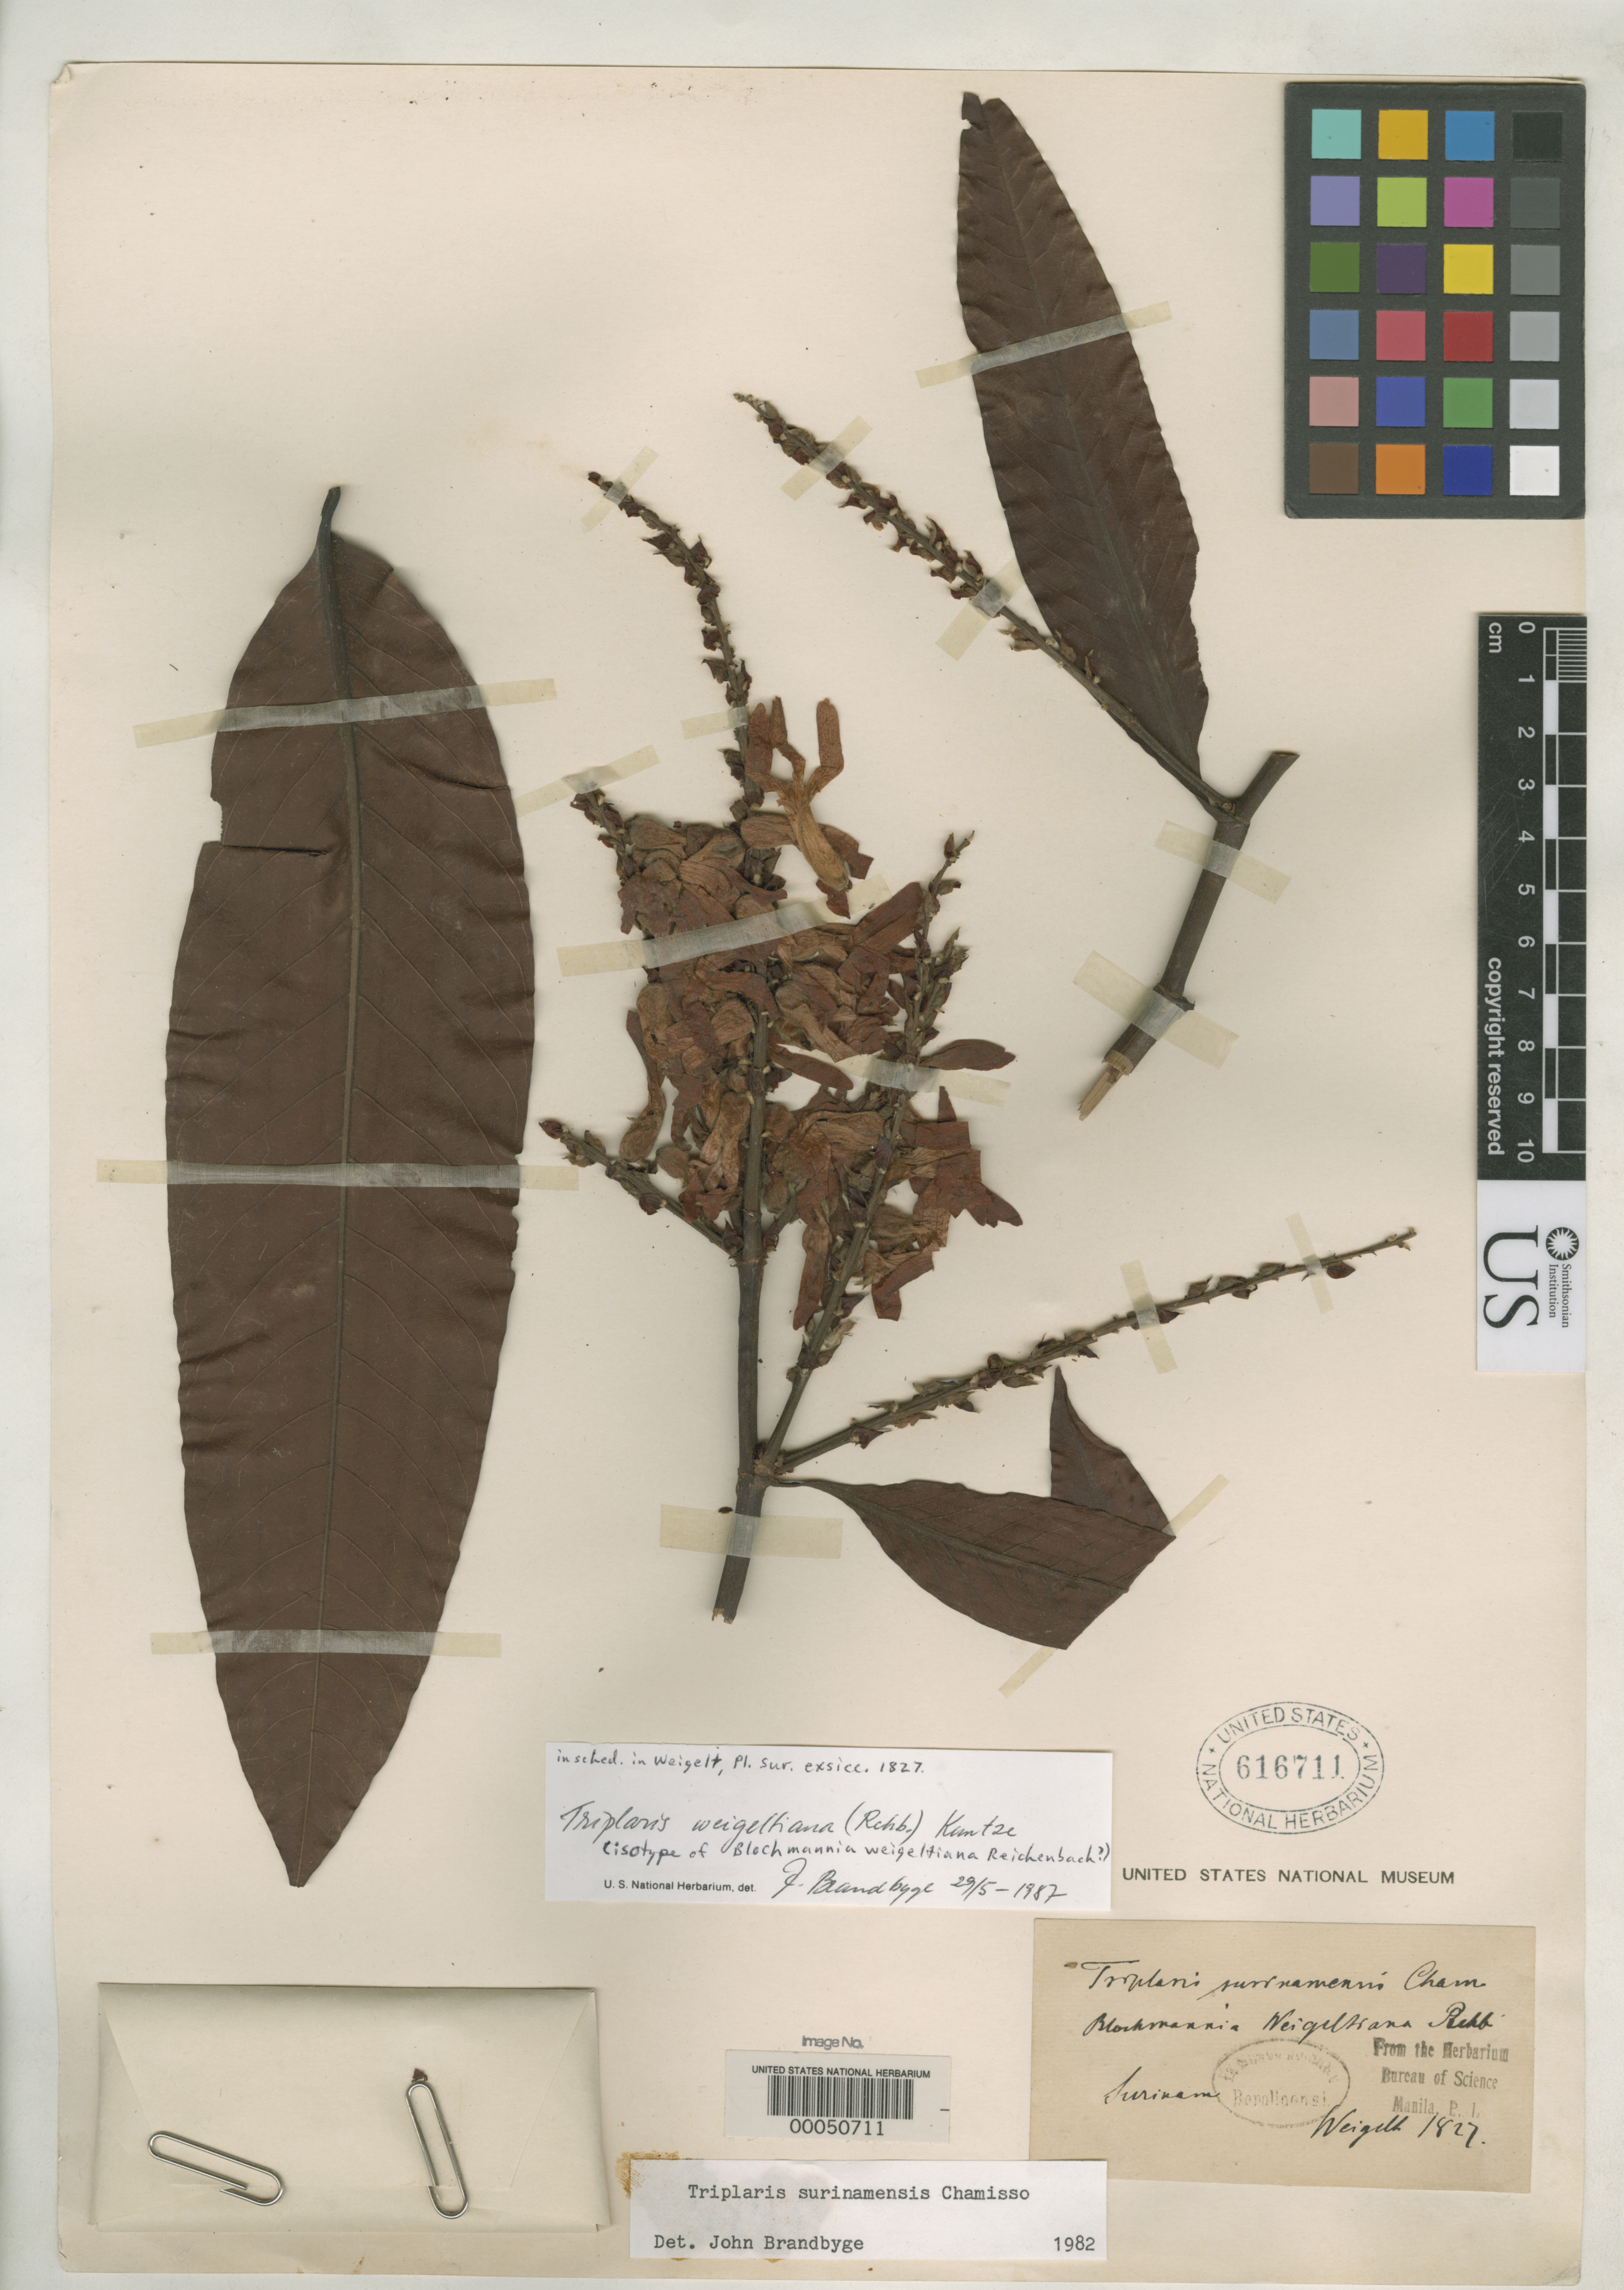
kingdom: Plantae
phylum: Tracheophyta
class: Magnoliopsida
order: Caryophyllales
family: Polygonaceae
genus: Blochmannia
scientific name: Blochmannia weigeltiana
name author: Rchb. ex Weigelt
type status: Possible Isotype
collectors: C. Weigelt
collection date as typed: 1827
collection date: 1827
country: Suriname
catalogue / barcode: US 616711